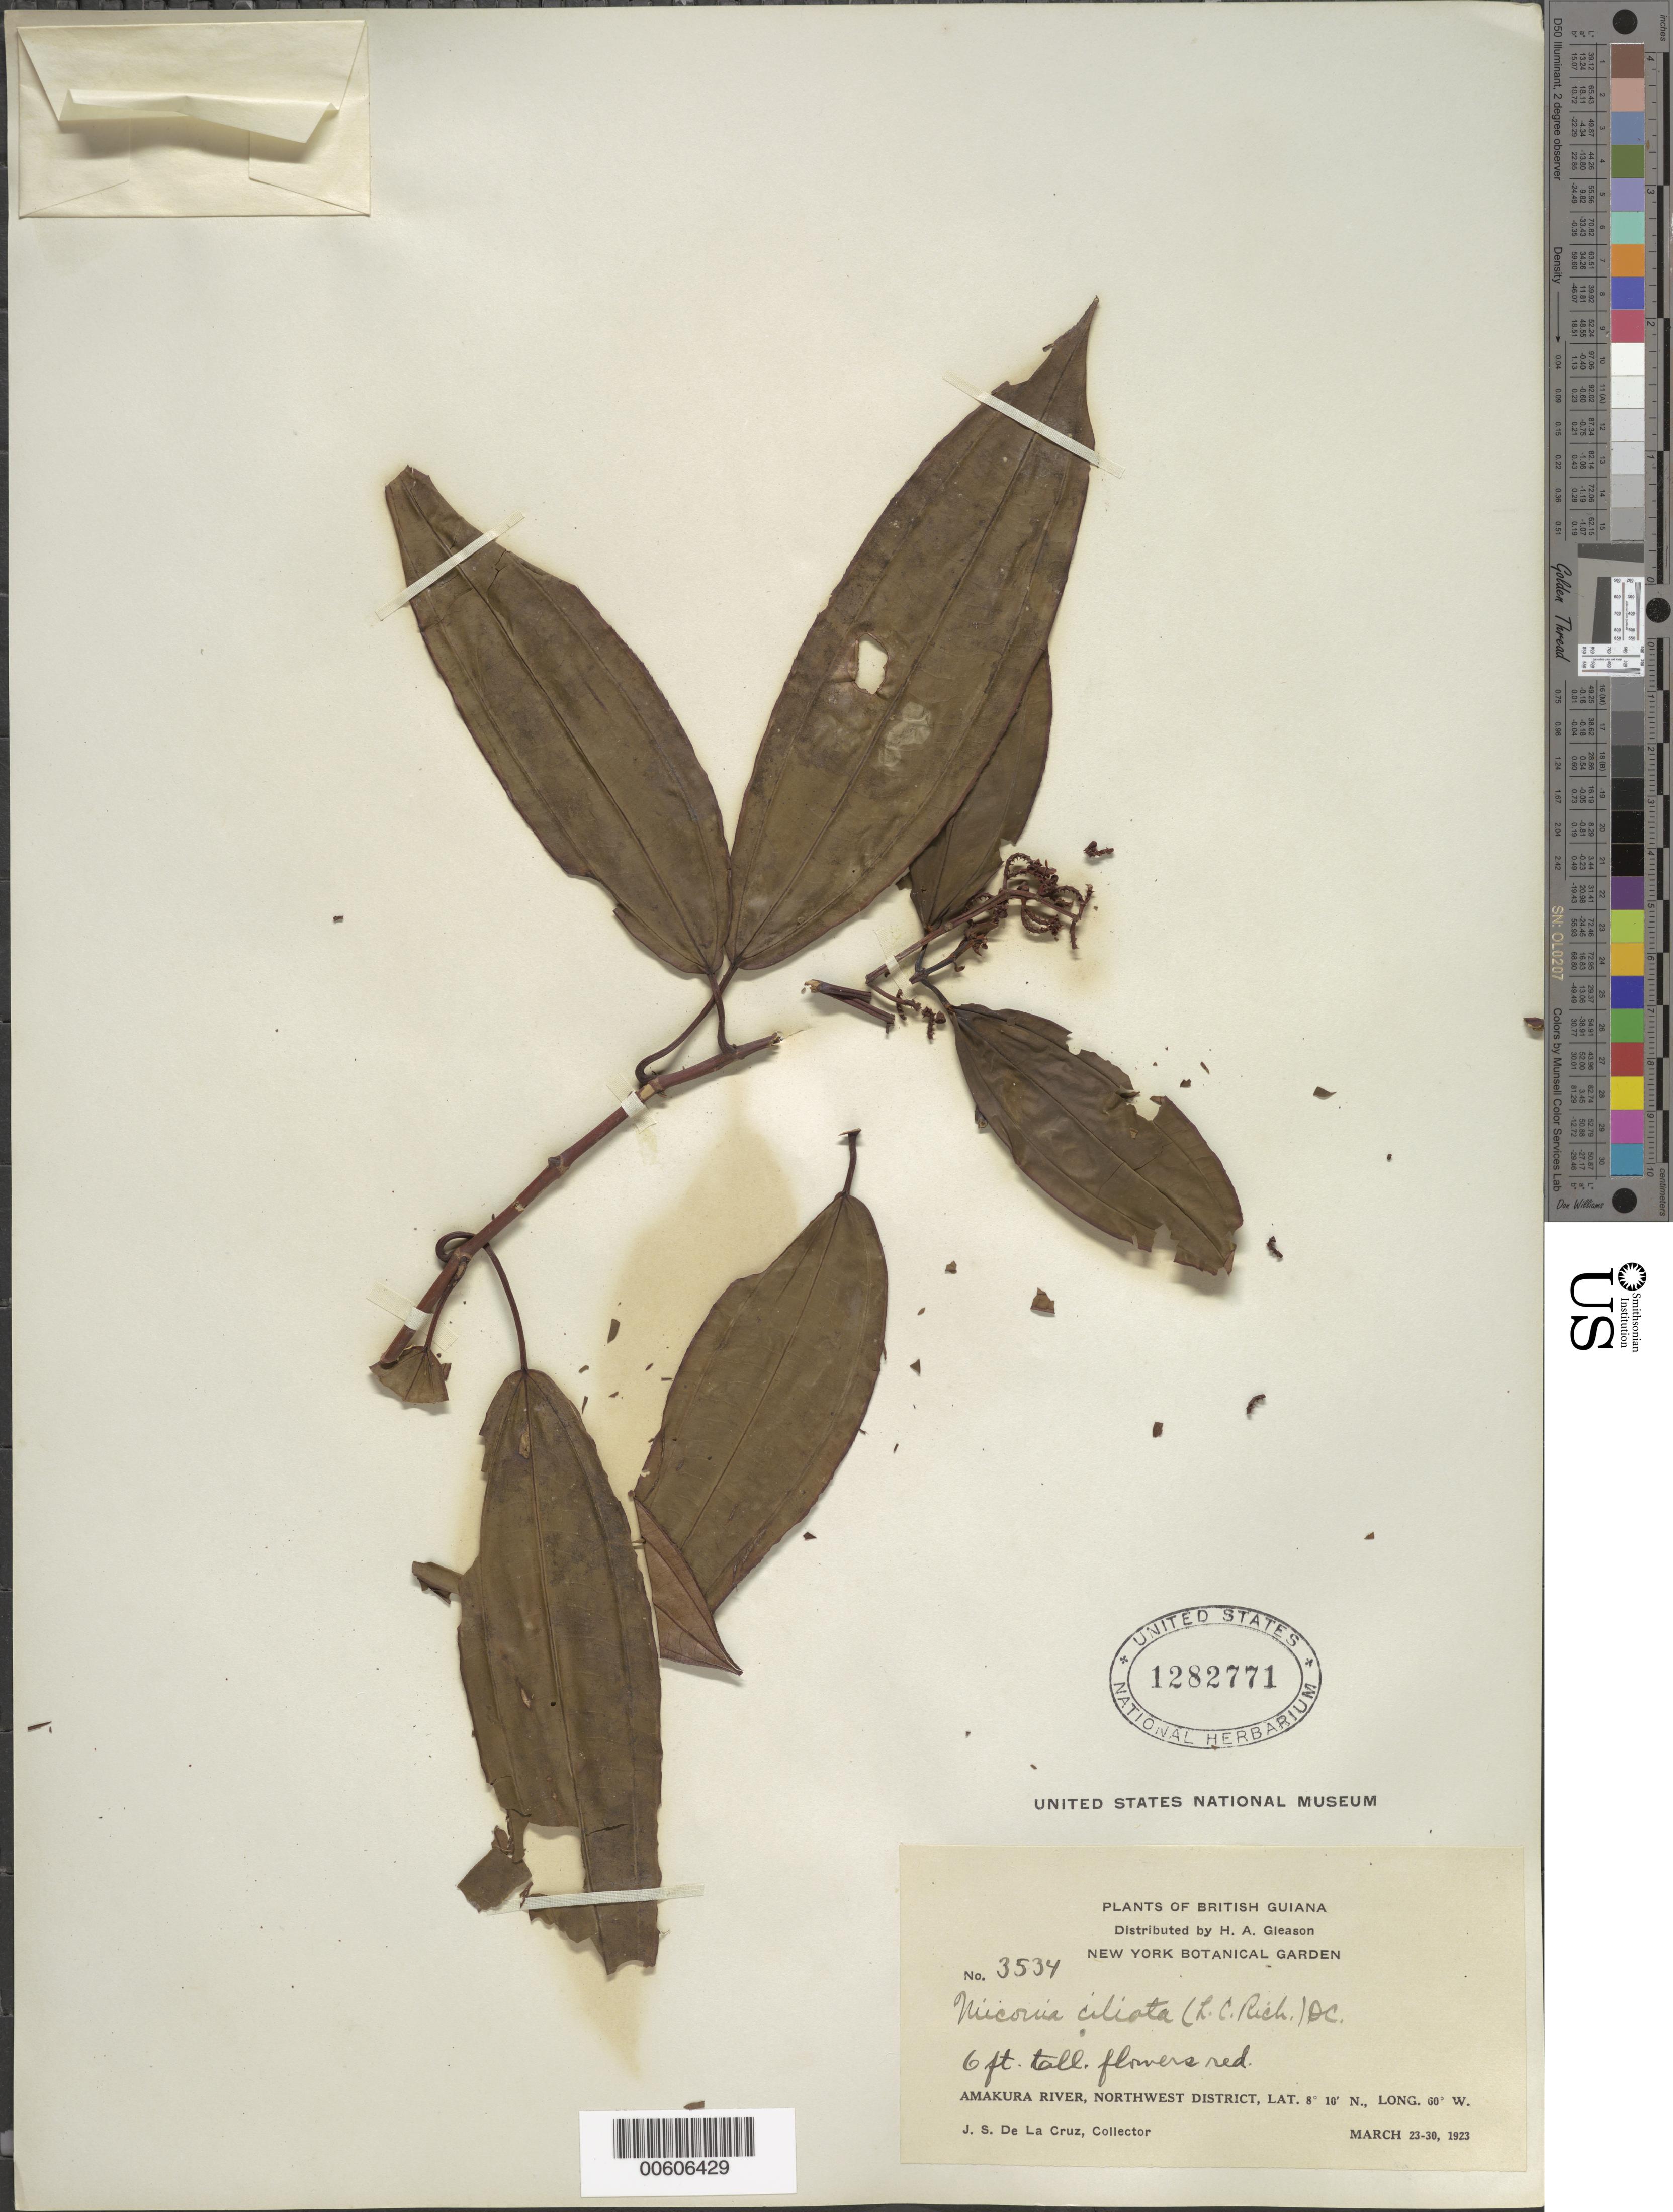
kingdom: Plantae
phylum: Tracheophyta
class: Magnoliopsida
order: Myrtales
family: Melastomataceae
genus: Miconia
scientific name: Miconia ciliata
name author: (Rich.) DC.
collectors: J. S. de la Cruz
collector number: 3534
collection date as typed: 23-Mar-23 to 30-Mar-23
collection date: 1923-03-23/1923-03-30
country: Guyana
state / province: Barima-Waini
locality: Amakura R., NW District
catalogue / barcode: US 1282771